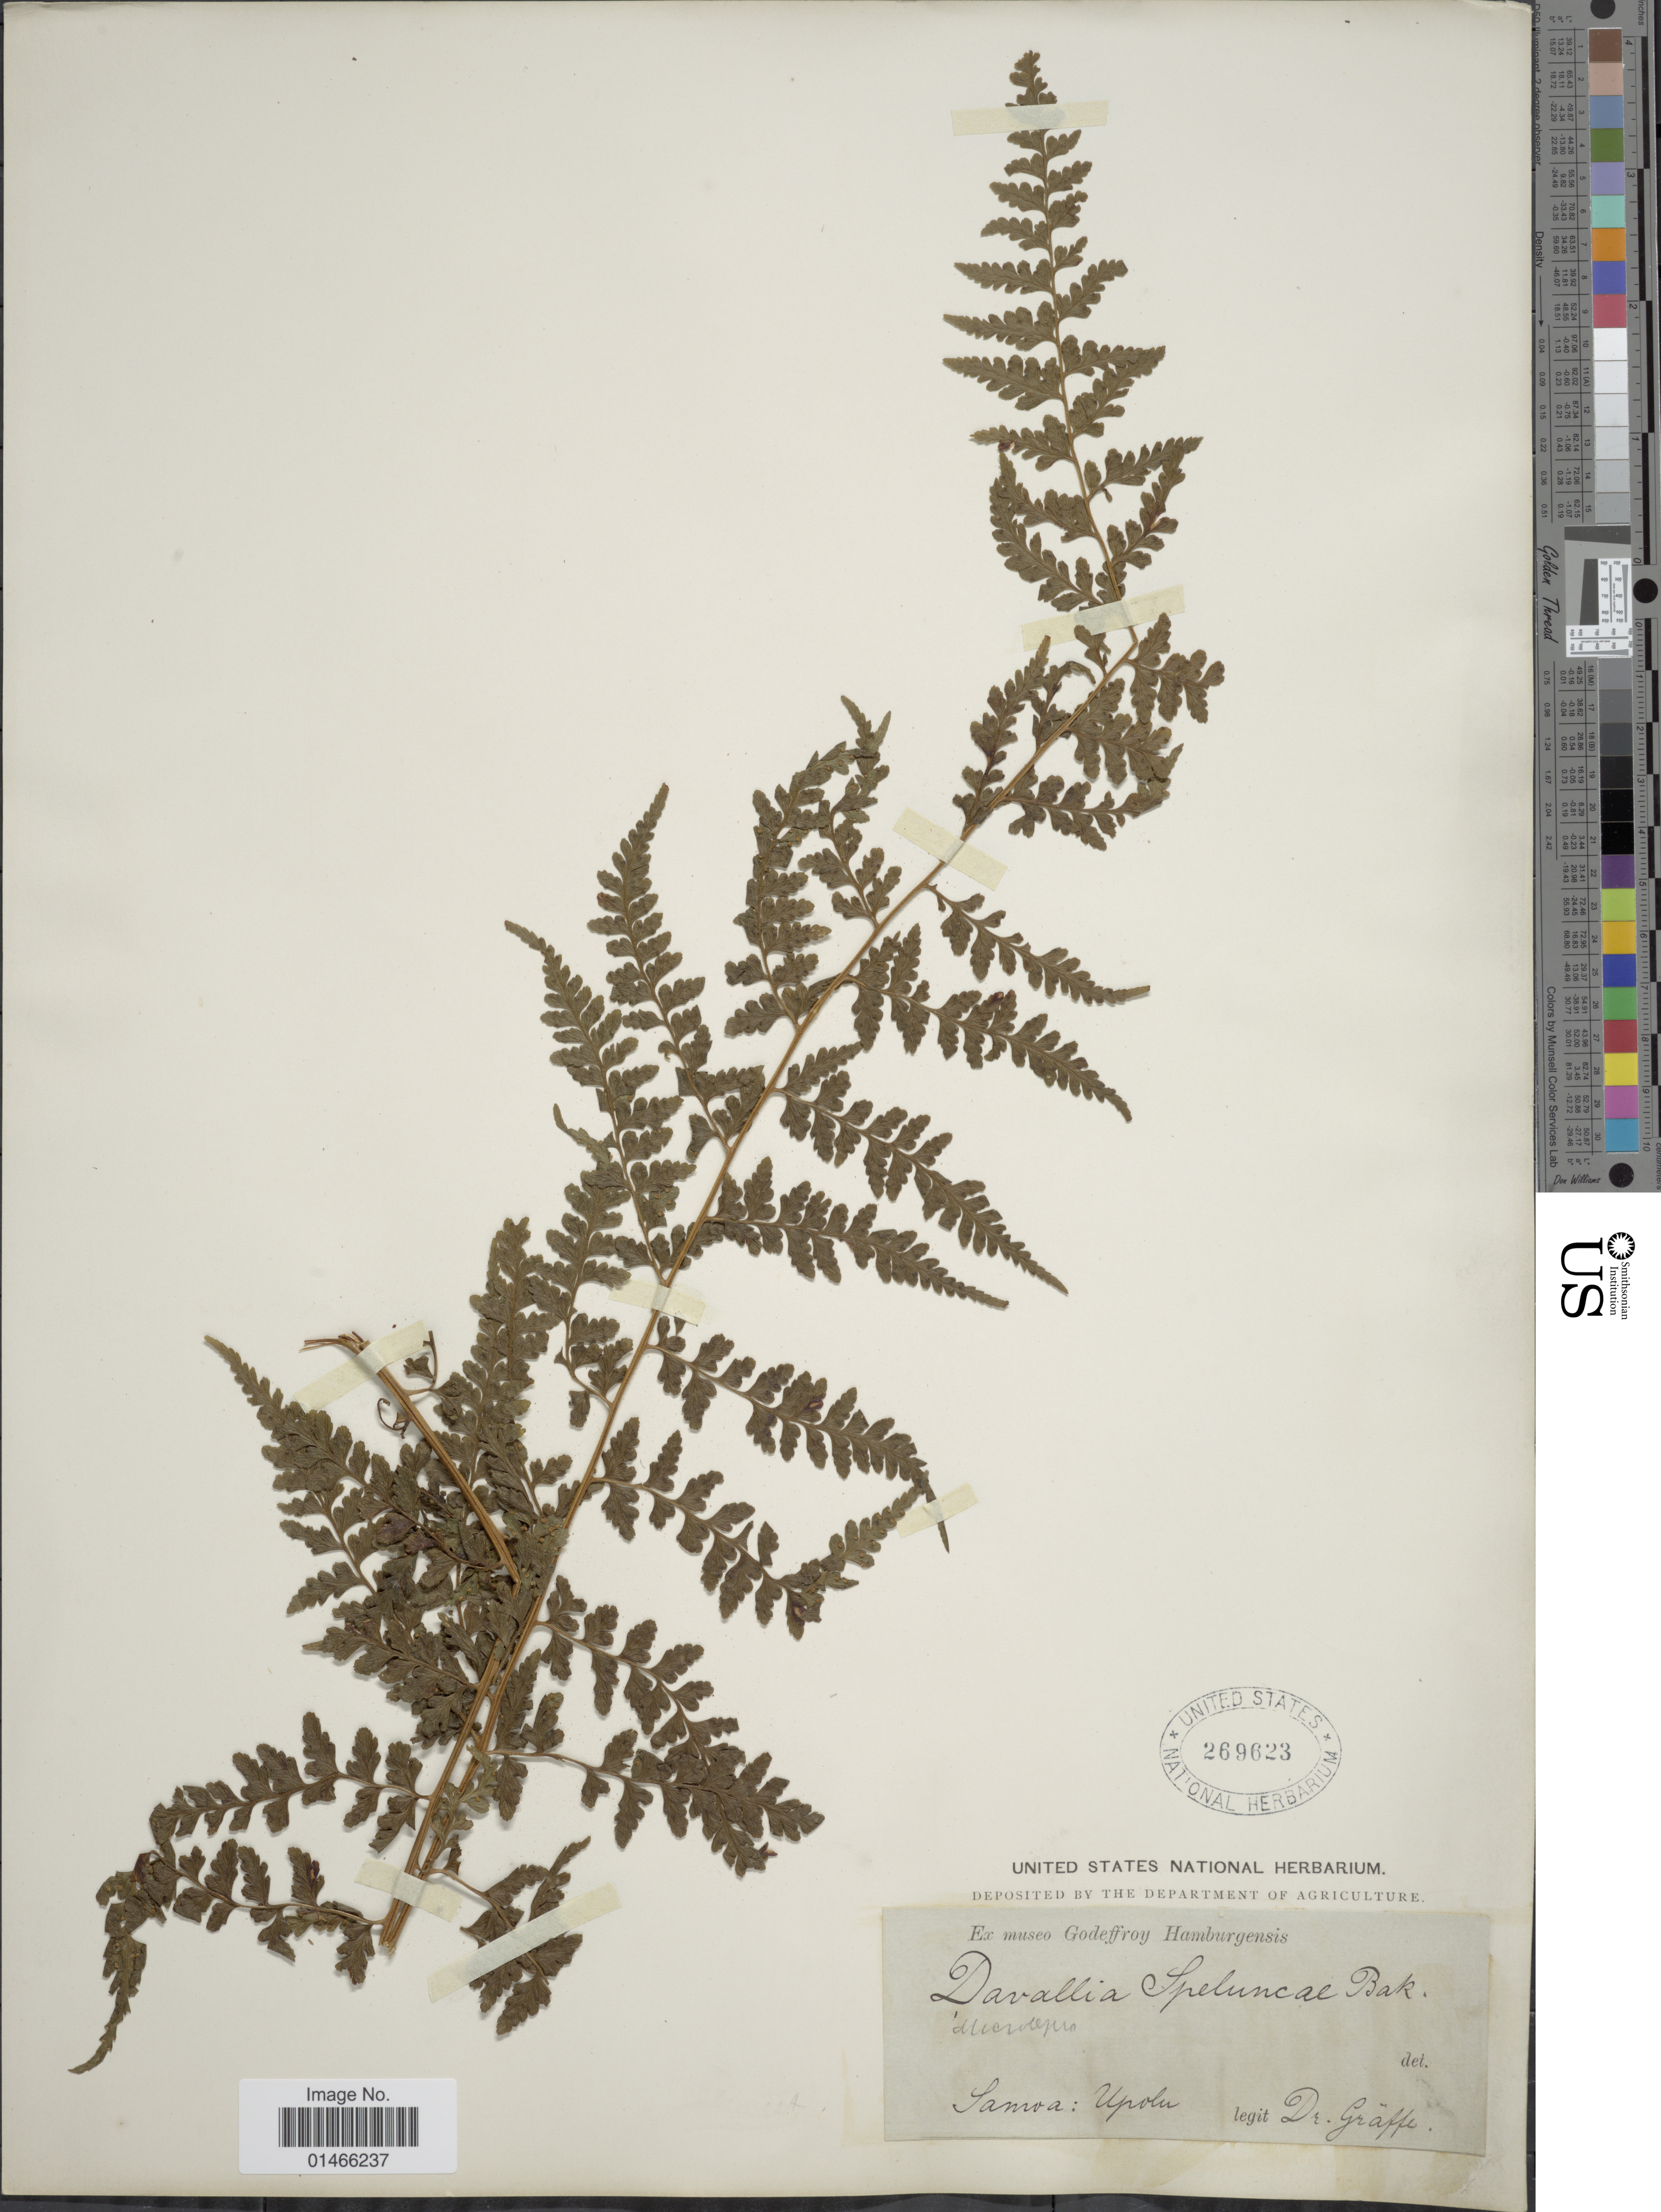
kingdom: Plantae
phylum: Tracheophyta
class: Polypodiopsida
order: Polypodiales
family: Dennstaedtiaceae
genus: Microlepia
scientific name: Microlepia speluncae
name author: (L.) T. Moore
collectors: Graffe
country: Samoa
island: Upolu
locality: Samoa: Upolu.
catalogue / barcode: US 269623